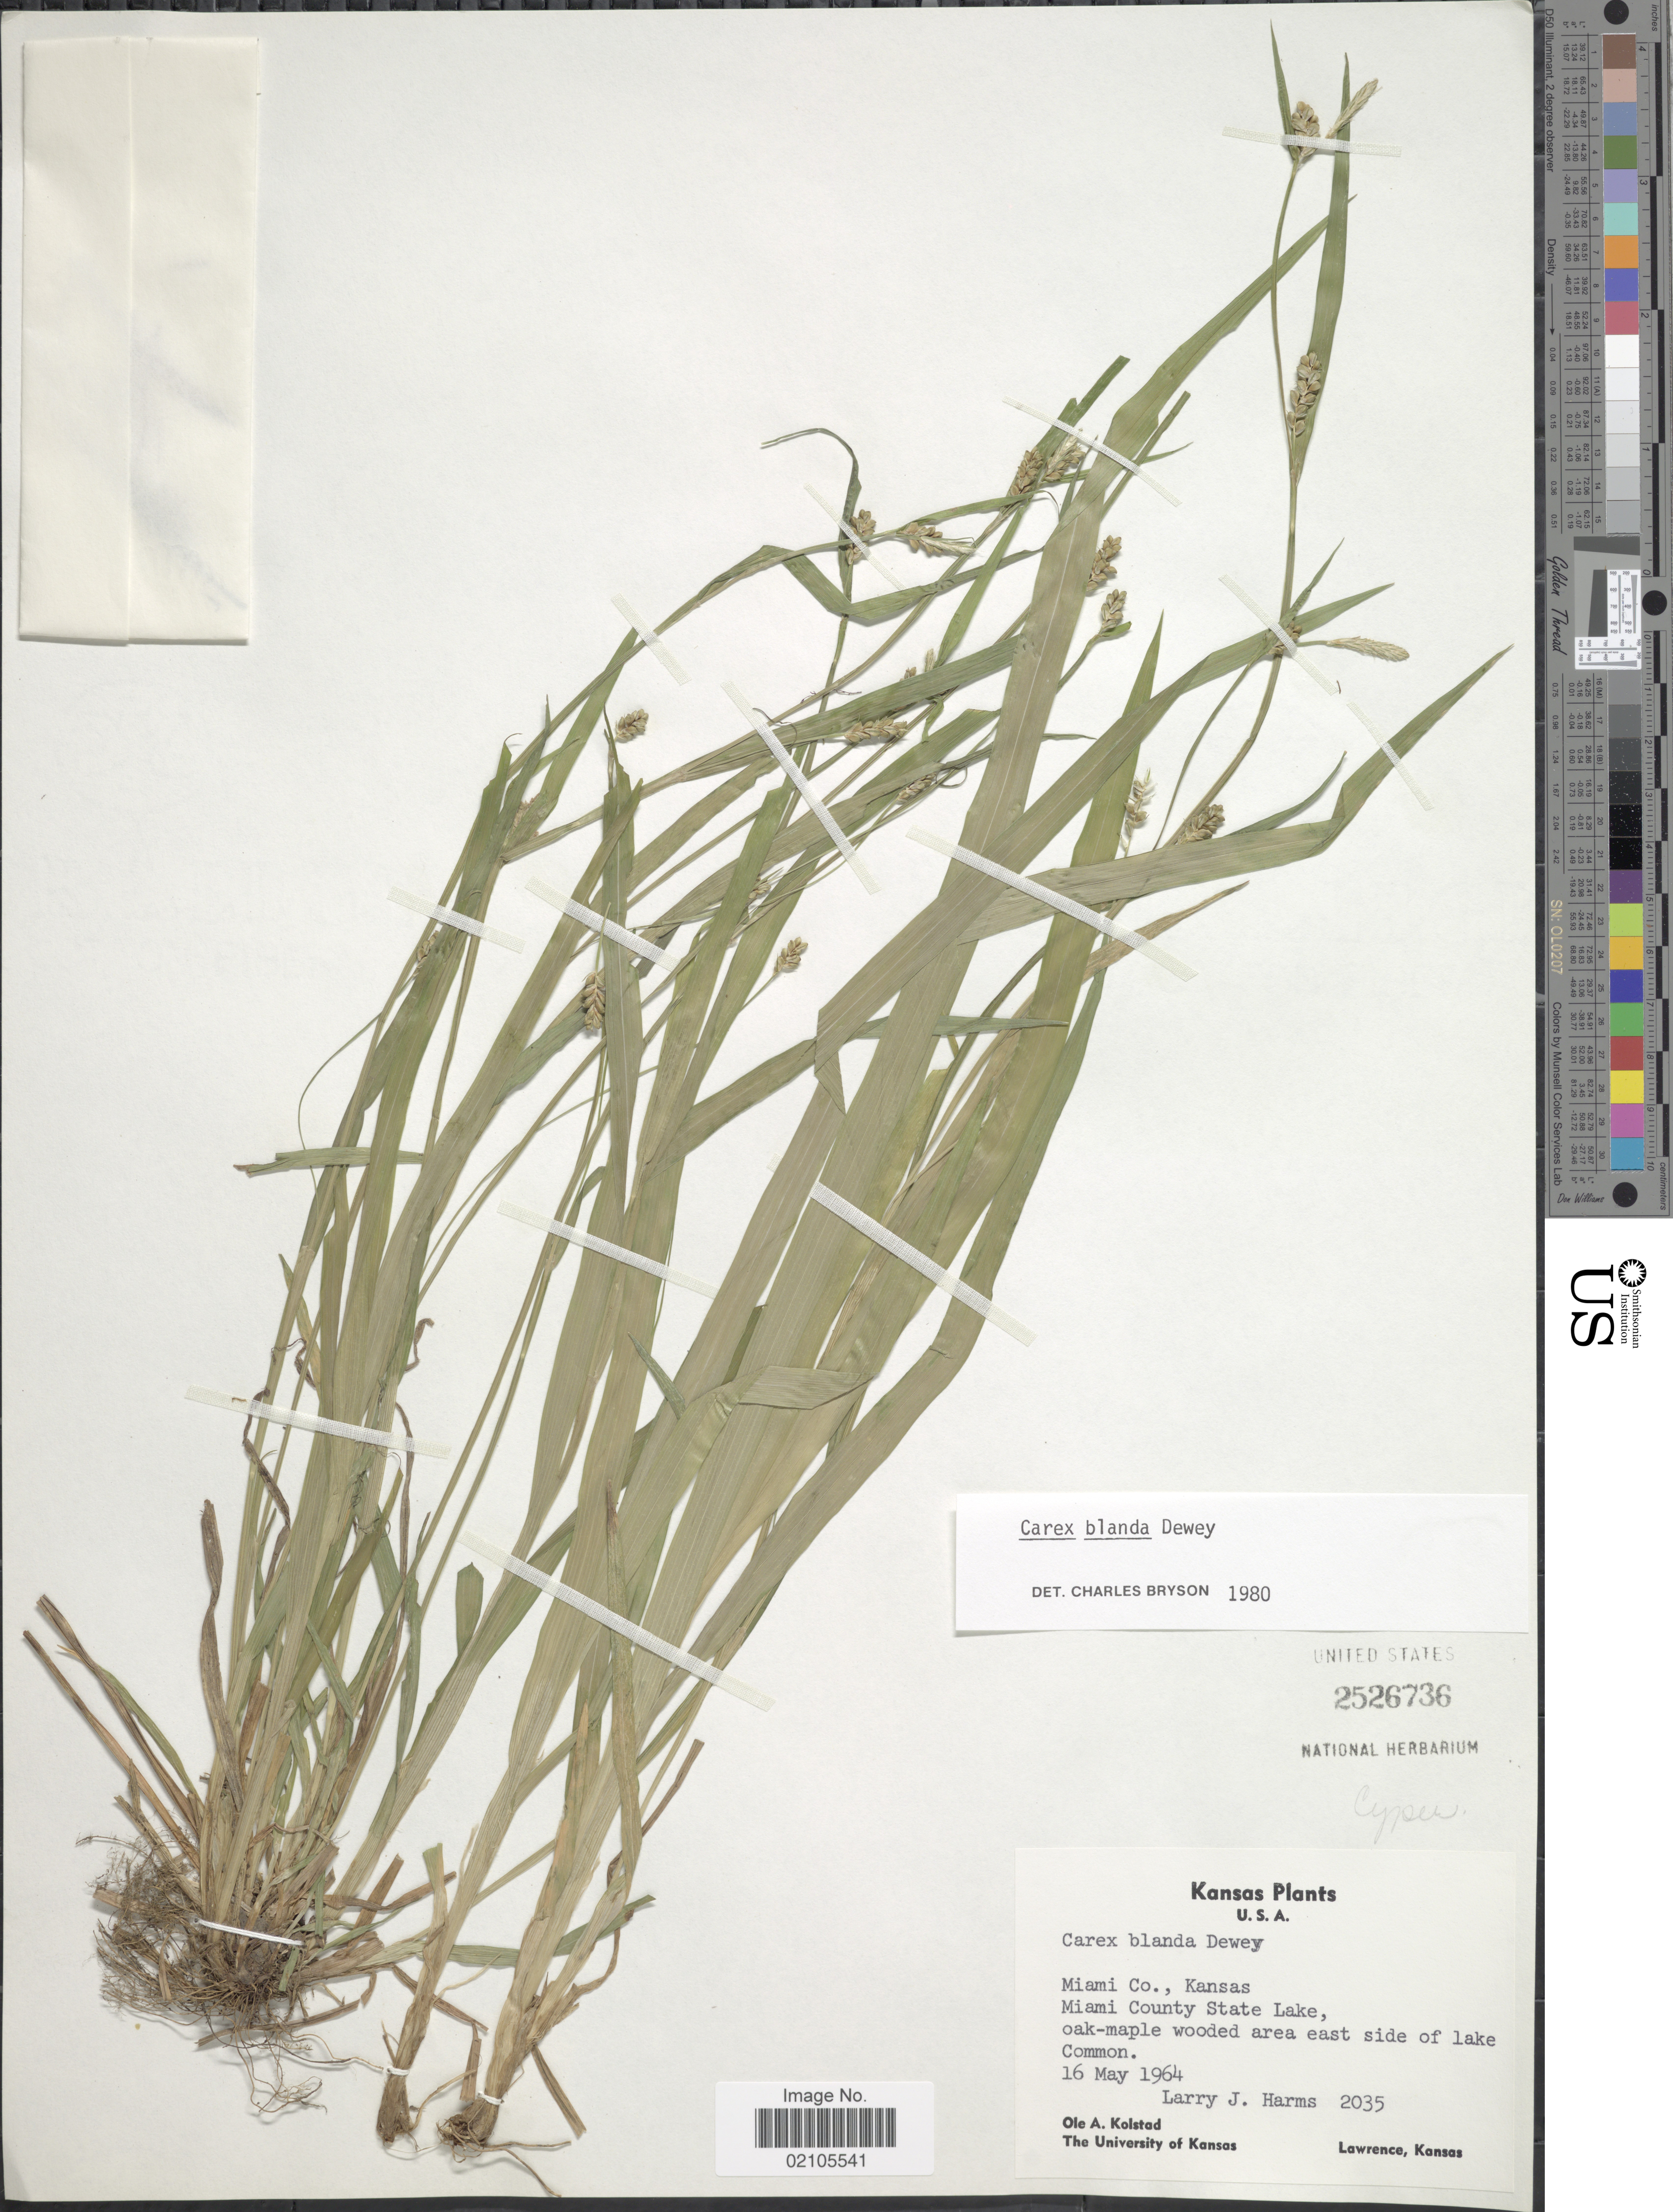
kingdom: Plantae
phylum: Tracheophyta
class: Liliopsida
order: Poales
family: Cyperaceae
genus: Carex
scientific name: Carex blanda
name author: Dewey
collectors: L. Harms & O. Kolstad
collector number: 2035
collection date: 1964-05-16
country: United States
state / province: Kansas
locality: U.S.A. Miami Co. Miami County State Lake, oak-maple wooded area east side of lake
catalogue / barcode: US 2526736